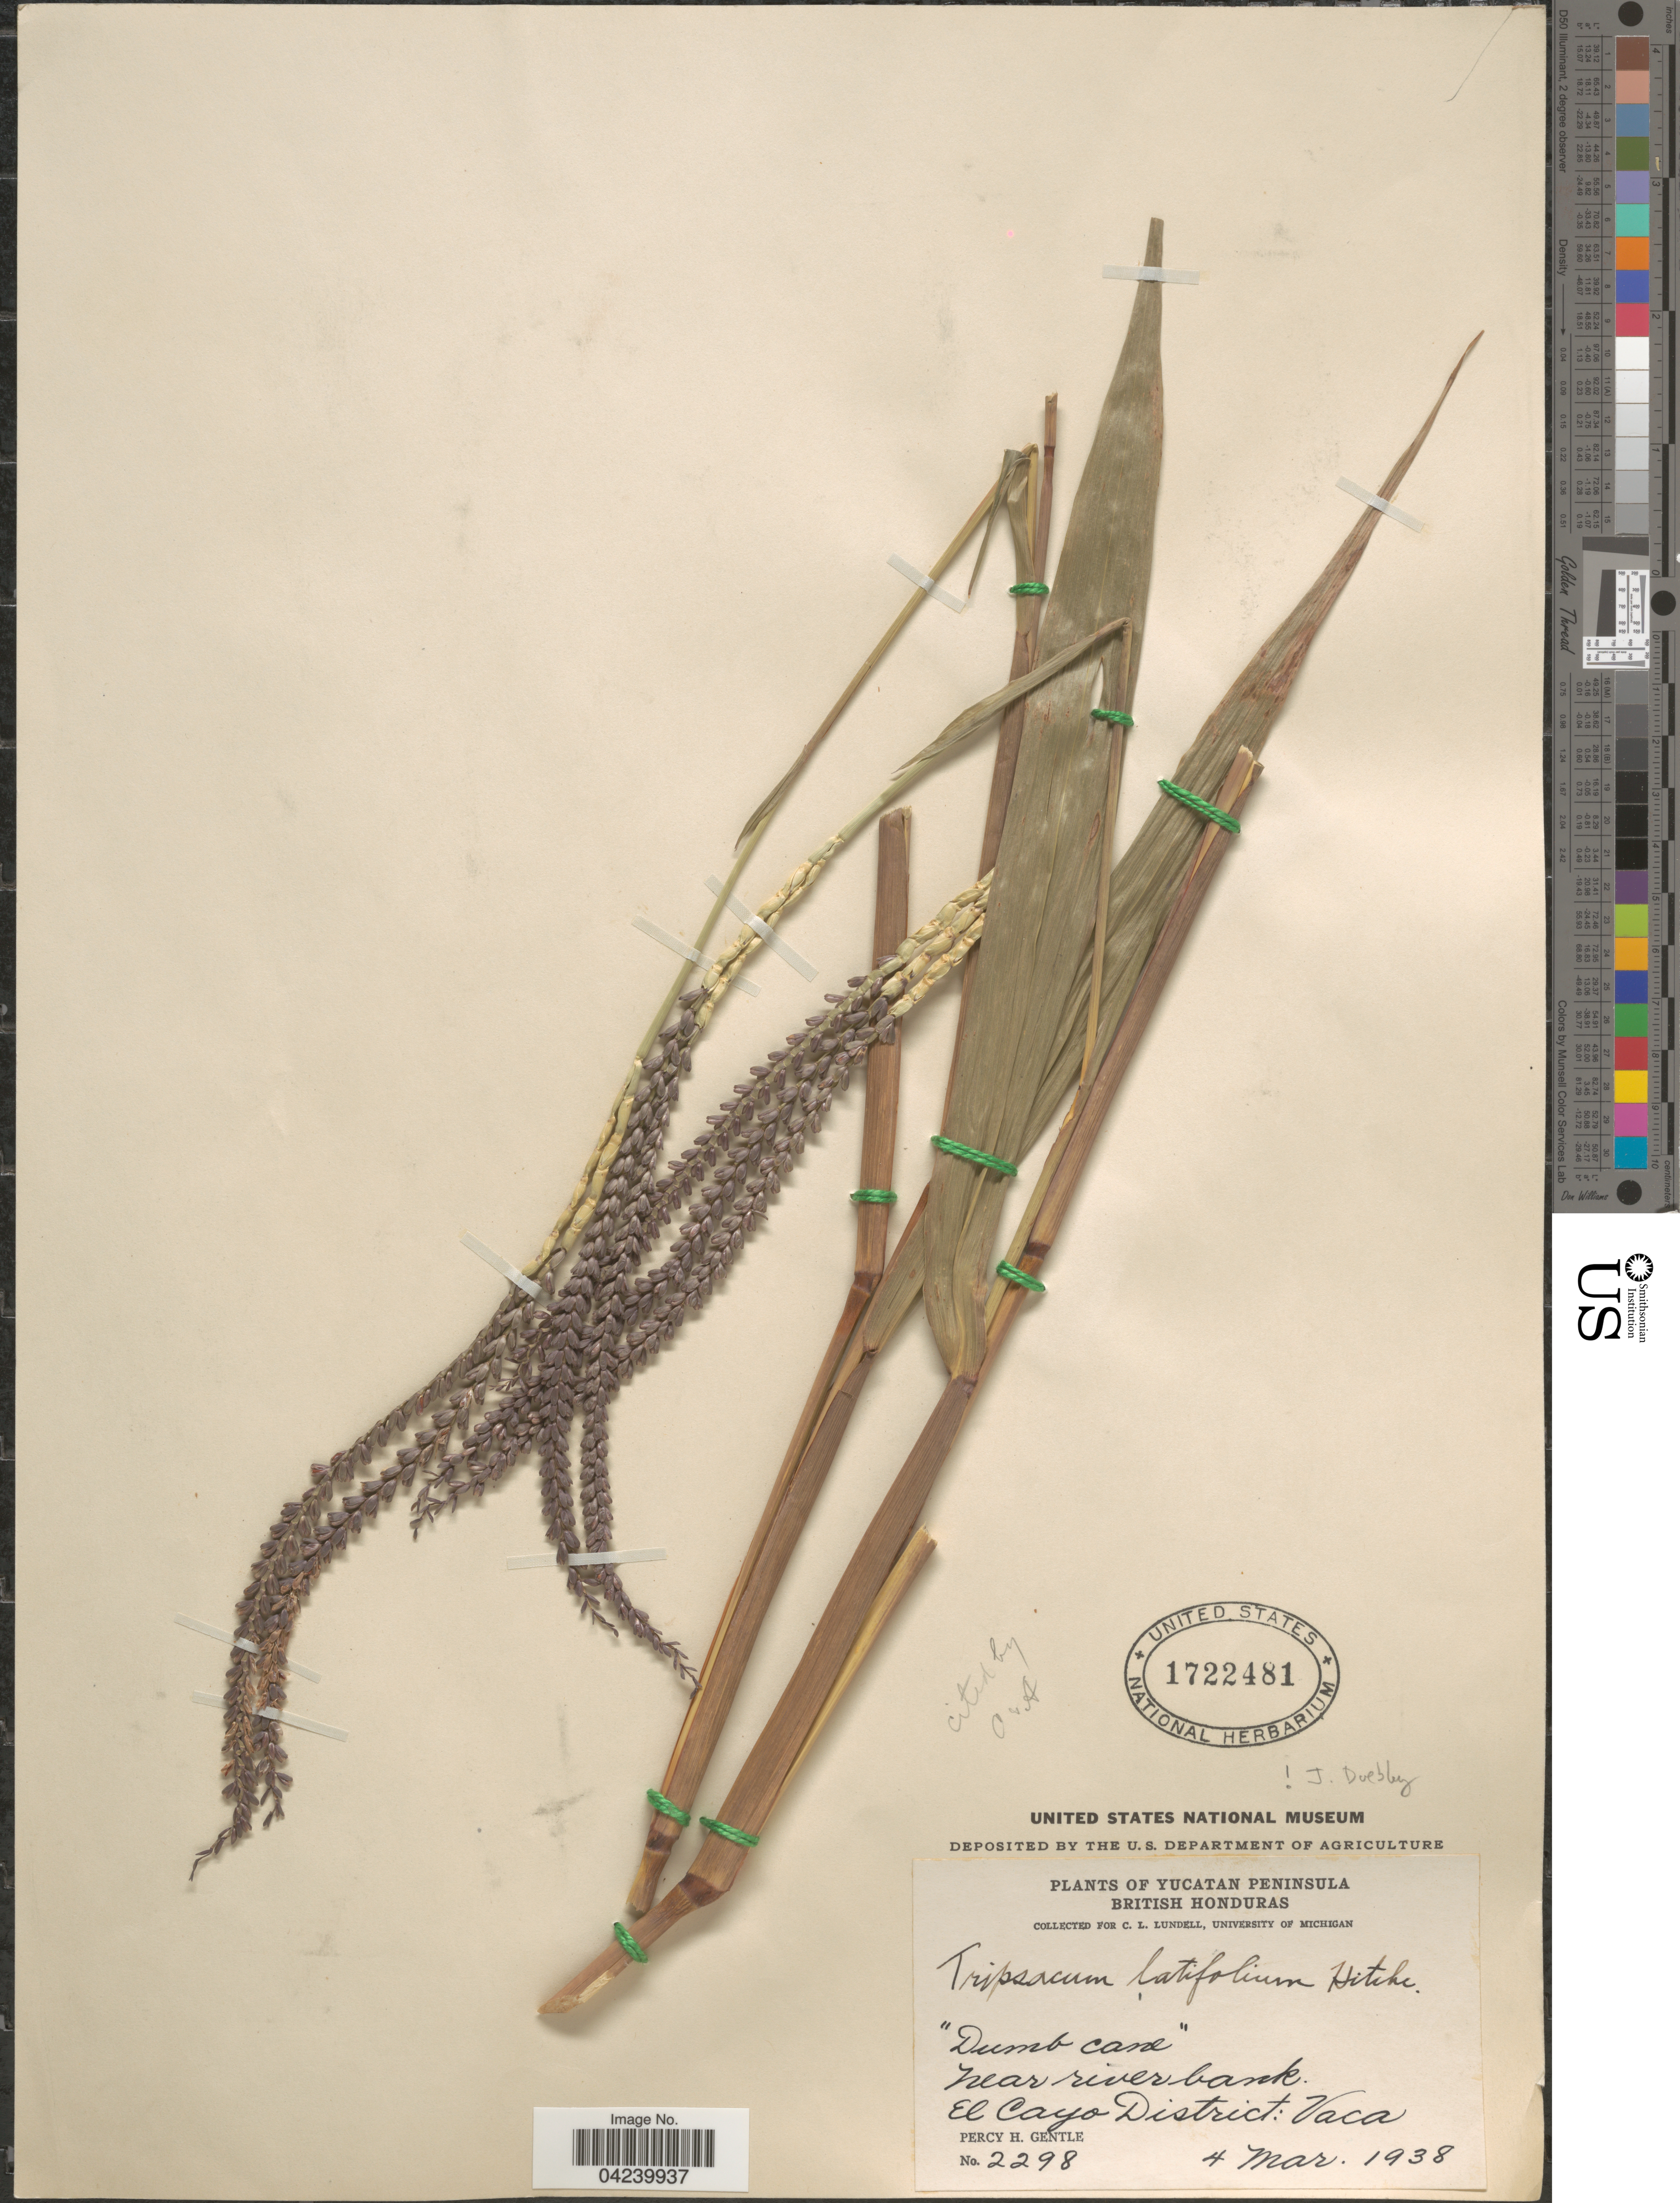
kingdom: Plantae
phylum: Tracheophyta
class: Liliopsida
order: Poales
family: Poaceae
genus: Tripsacum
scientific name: Tripsacum latifolium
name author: Hitchc.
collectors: P. H. Gentle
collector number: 2298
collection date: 1938-03-04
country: Belize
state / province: Cayo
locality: Yucatan Peninsula. British Honduras. Near river bank. El Cayo District: Vaca.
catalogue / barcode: US 1722481